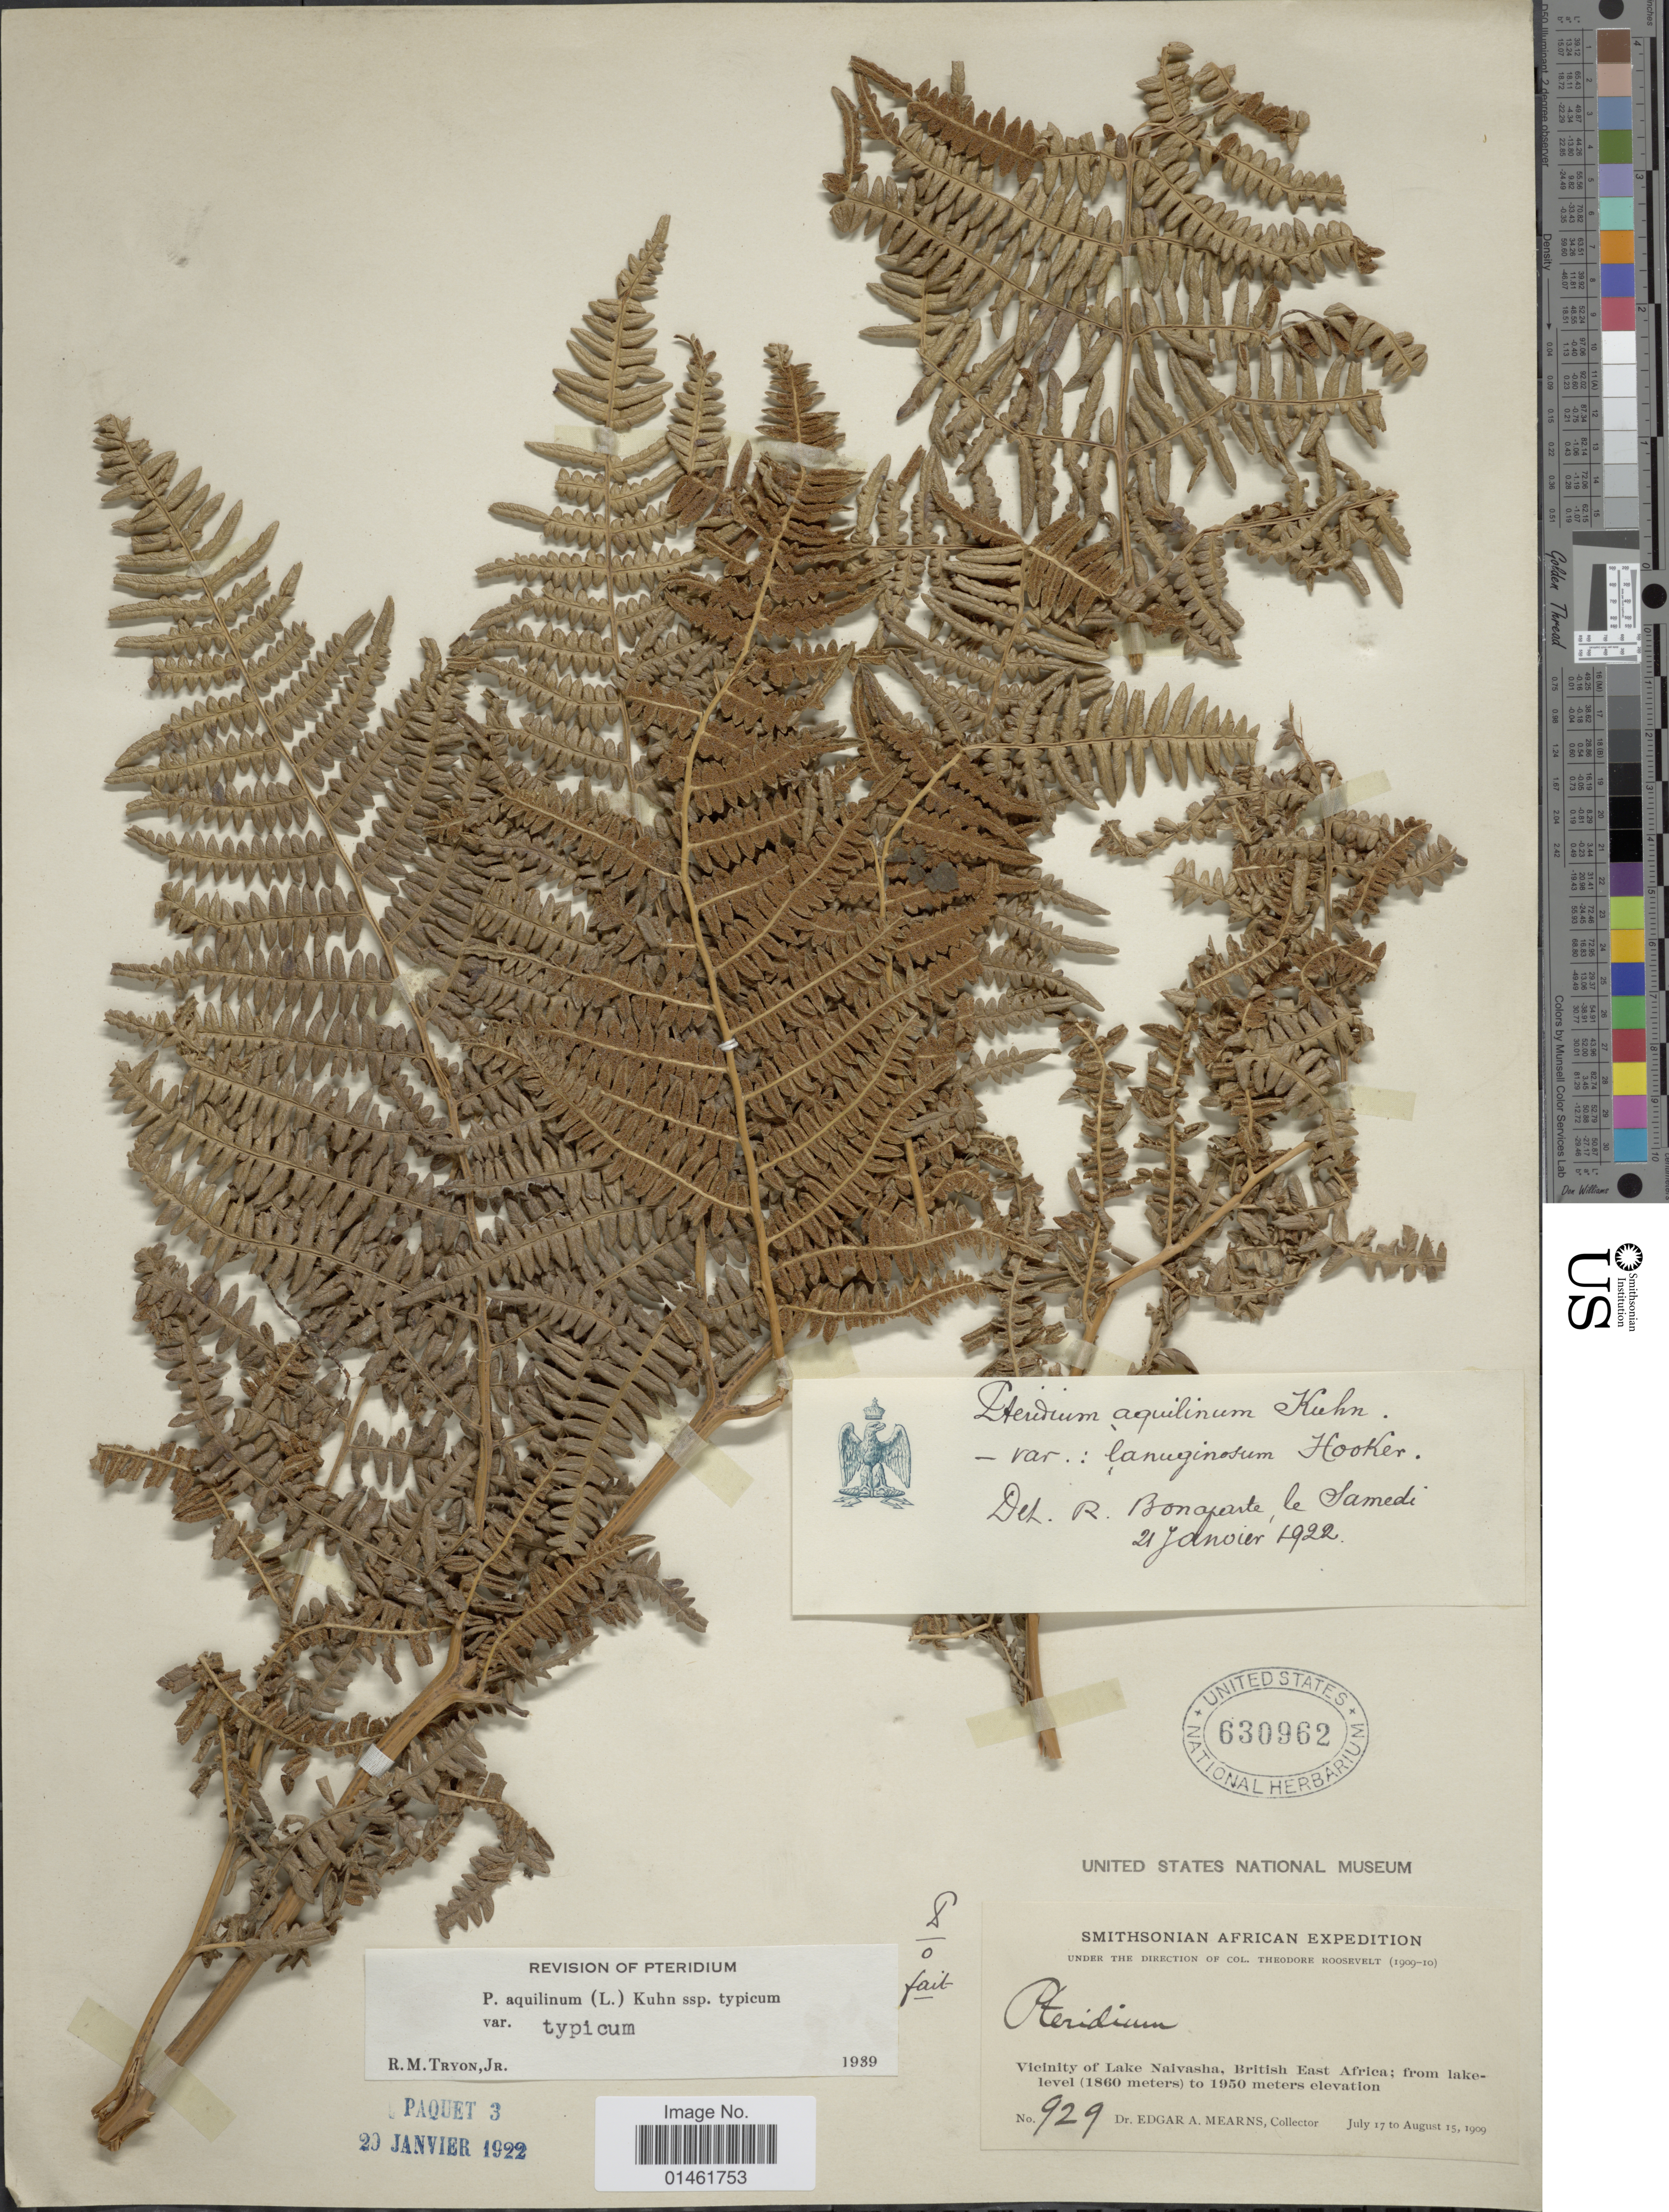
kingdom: Plantae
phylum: Tracheophyta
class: Polypodiopsida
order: Polypodiales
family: Dennstaedtiaceae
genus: Pteridium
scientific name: Pteridium aquilinum var. typicum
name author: R.M. Tryon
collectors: E. A. Mearns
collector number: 929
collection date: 1909-07-17/1909-08-15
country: Kenya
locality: Vicinity of Lake Naivasha, British East Africa, from lake level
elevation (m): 1860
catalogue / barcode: US 630962